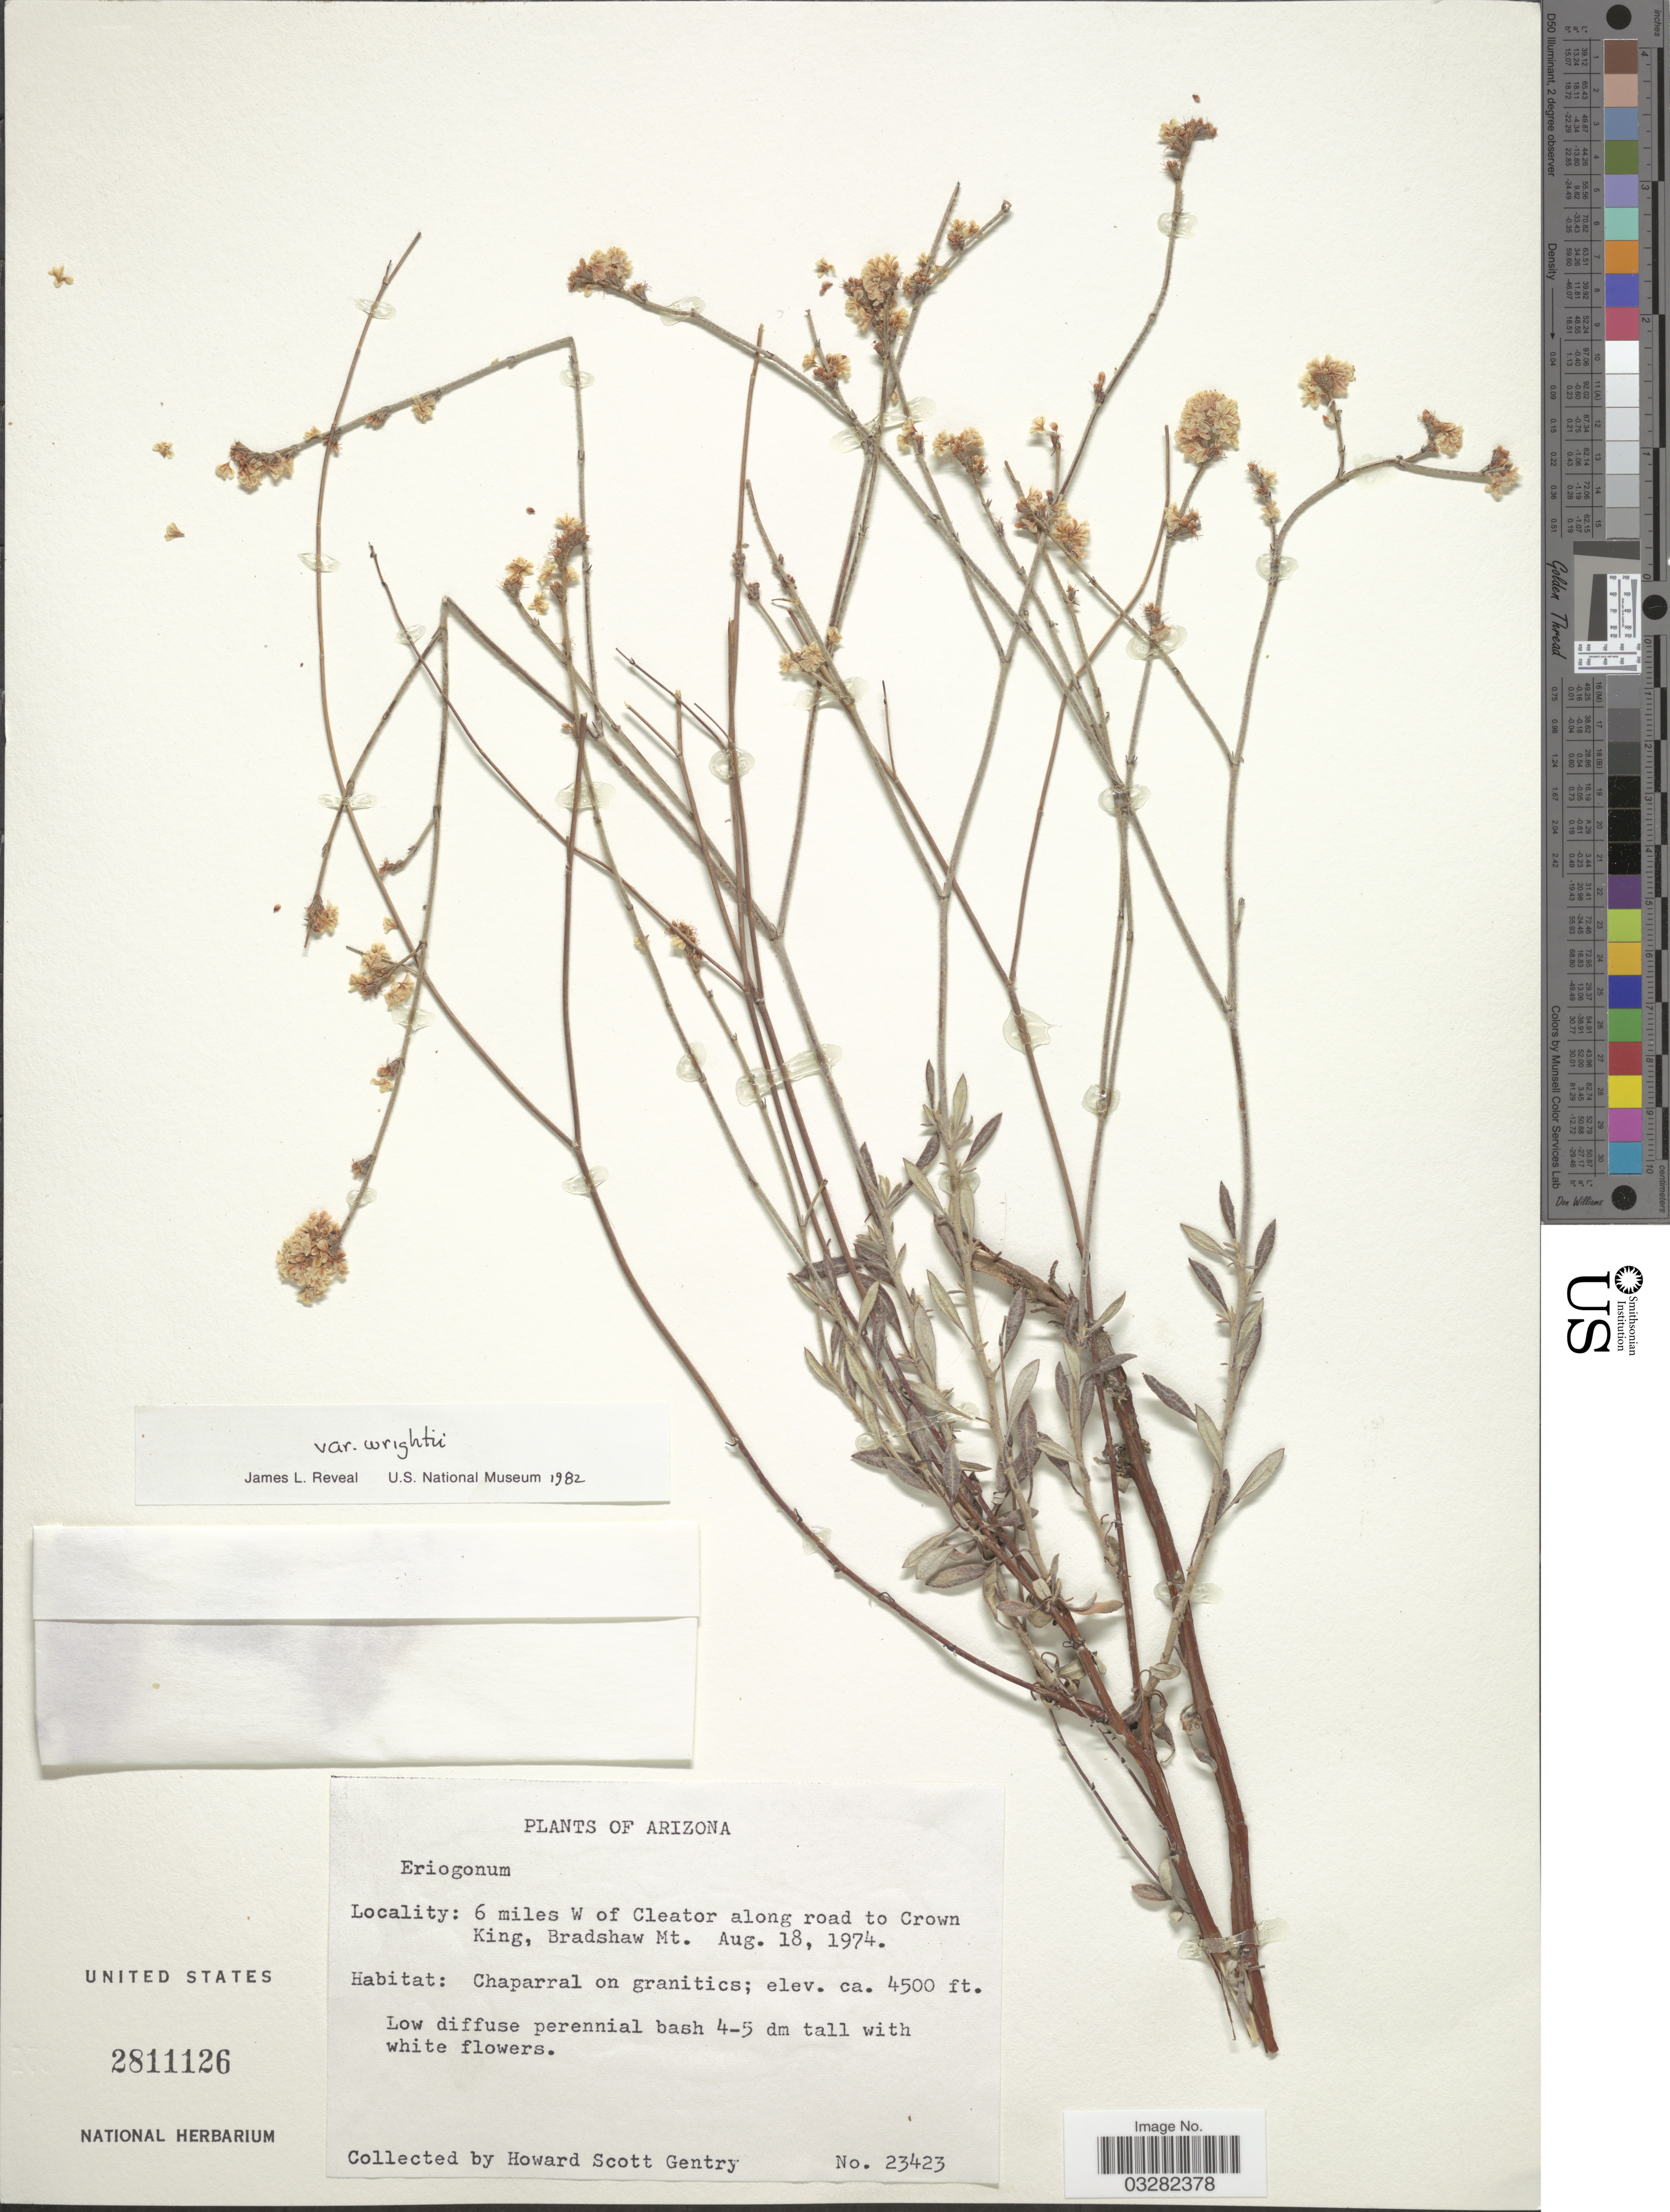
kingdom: Plantae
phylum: Tracheophyta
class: Magnoliopsida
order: Caryophyllales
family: Polygonaceae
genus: Eriogonum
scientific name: Eriogonum wrightii var. wrightii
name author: Torr. ex Benth.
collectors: H. S. Gentry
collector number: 23423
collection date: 1974-08-18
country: United States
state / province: Arizona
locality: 6 miles W of Cleator along road to Crown King, Bradshaw Mt.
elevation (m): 1372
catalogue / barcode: US 2811126